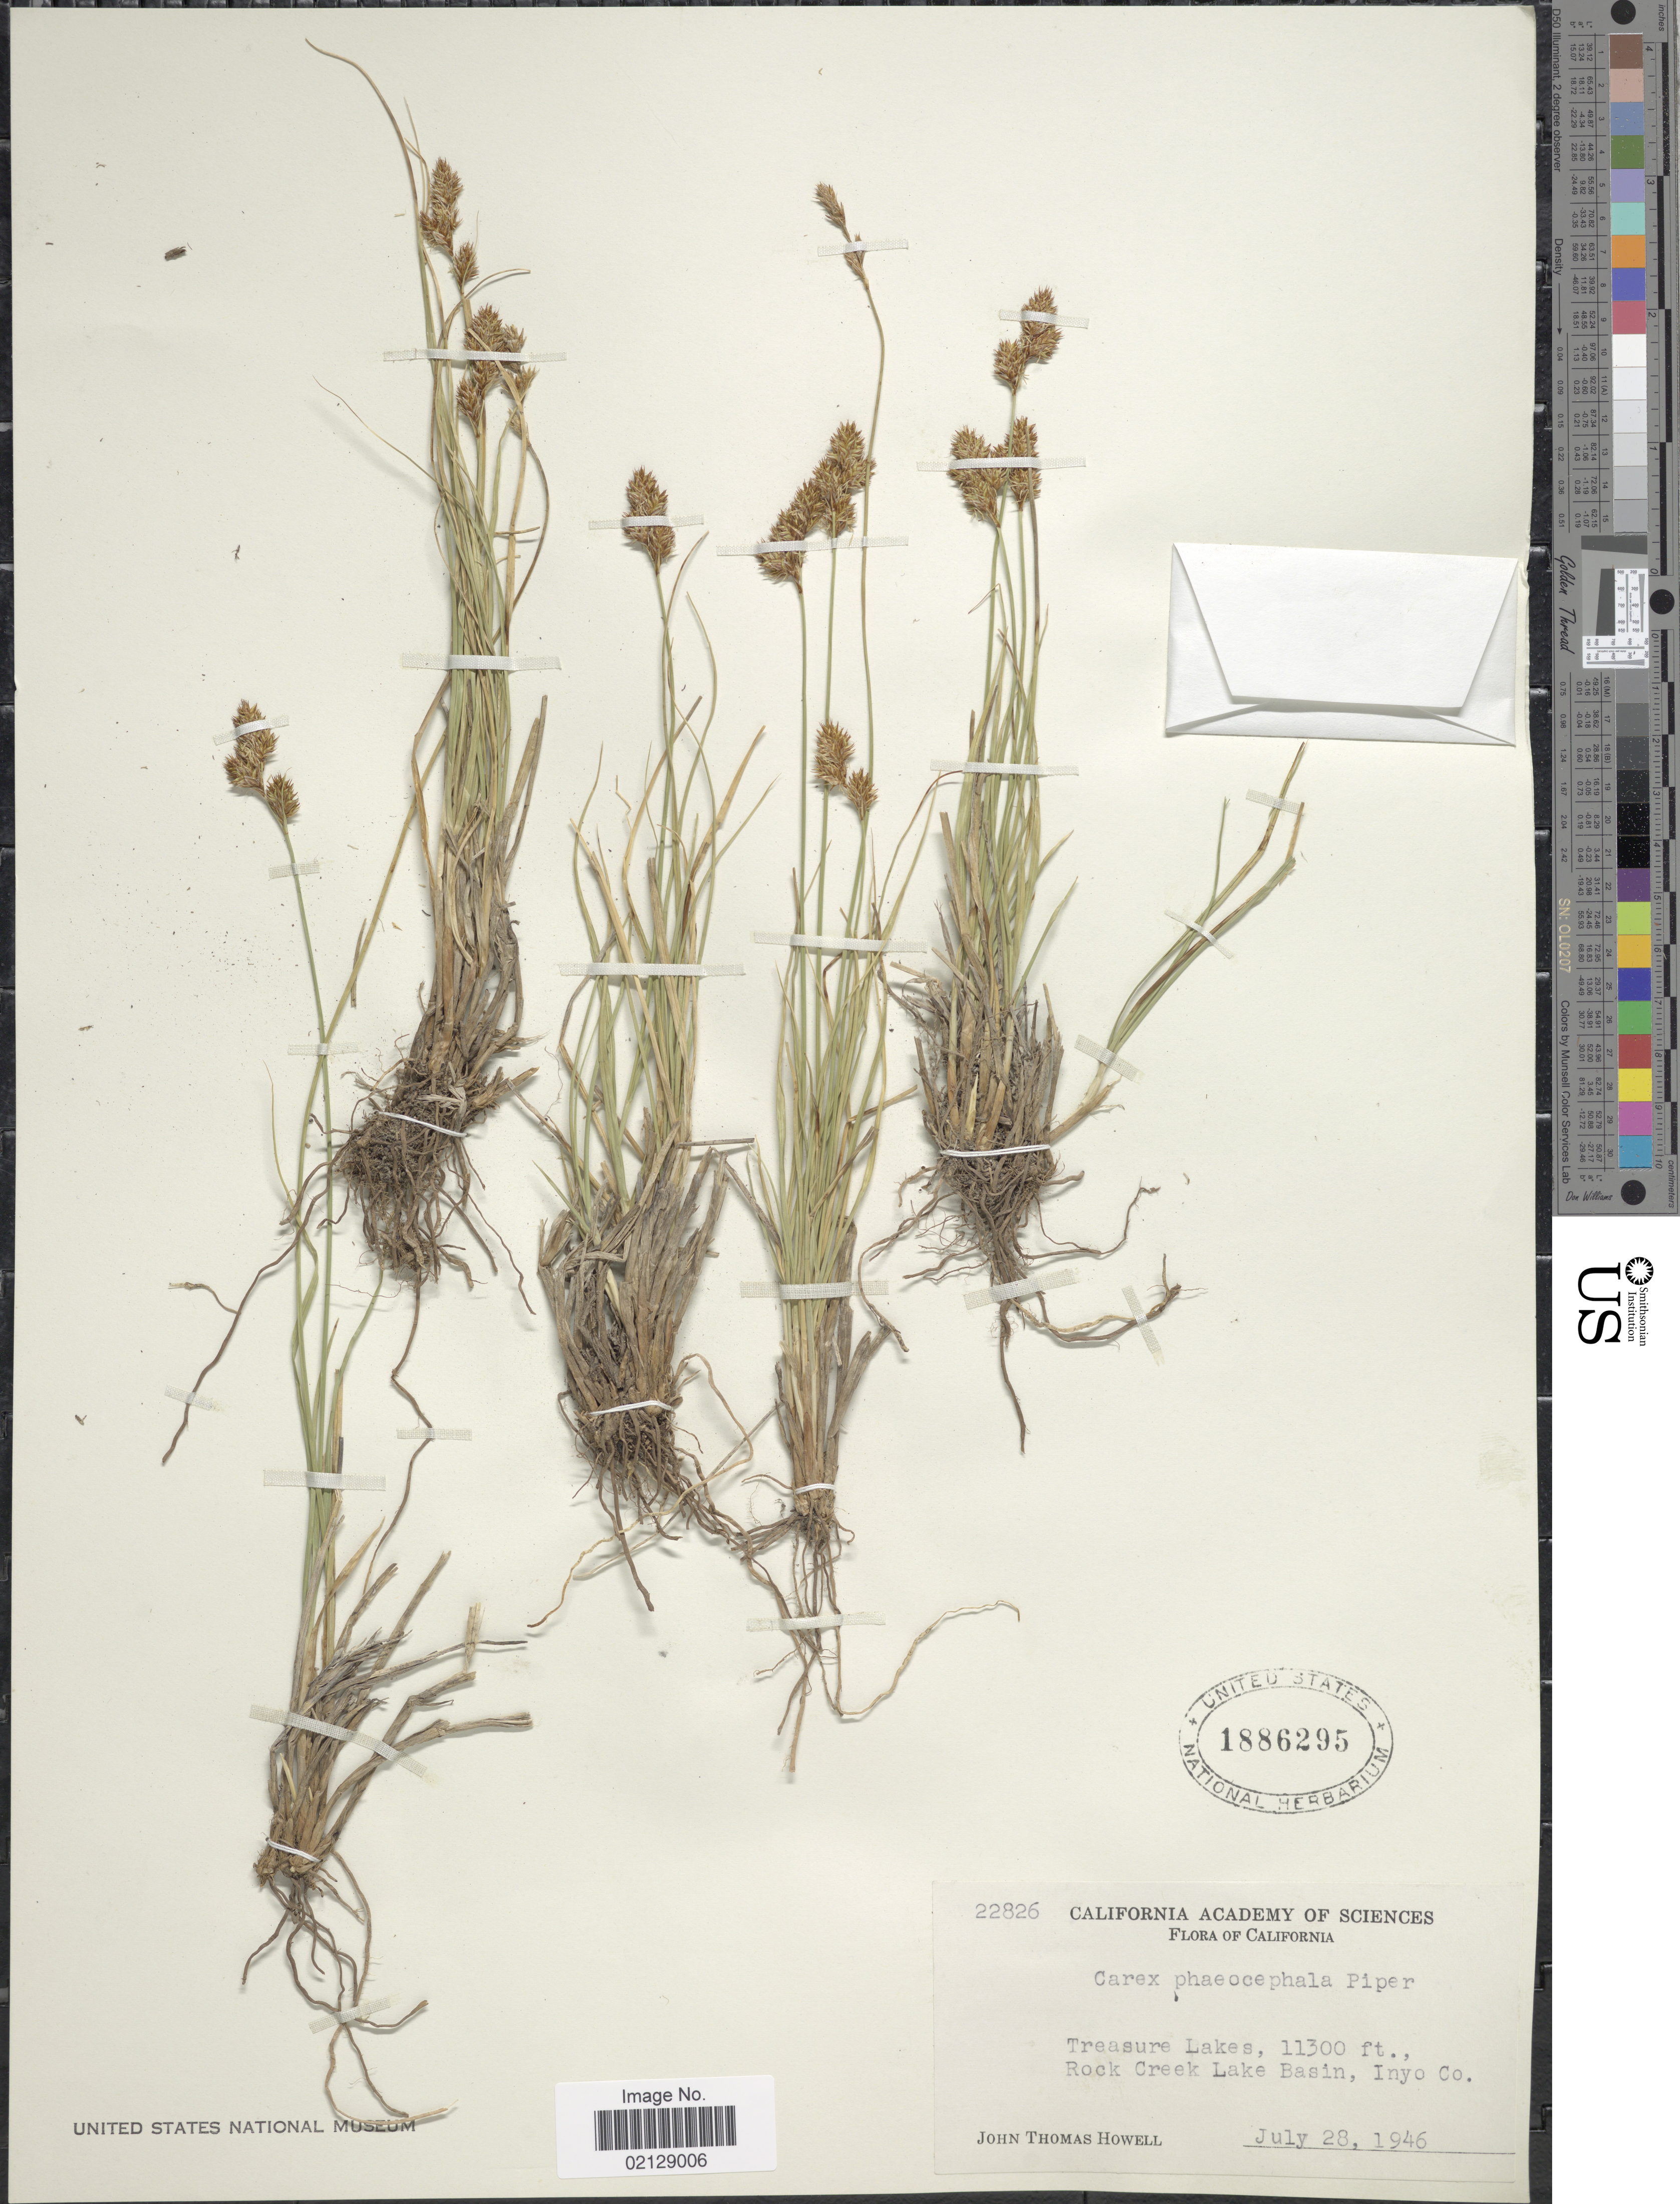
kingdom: Plantae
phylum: Tracheophyta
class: Liliopsida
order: Poales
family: Cyperaceae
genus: Carex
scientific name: Carex phaeocephala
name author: Piper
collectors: J. T. Howell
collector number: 22826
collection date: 1946-07-28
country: United States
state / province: California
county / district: Inyo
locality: Treasure Lakes, Rock Creek Lake Basin, Inyo Co.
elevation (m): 3444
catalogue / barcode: US 1886295